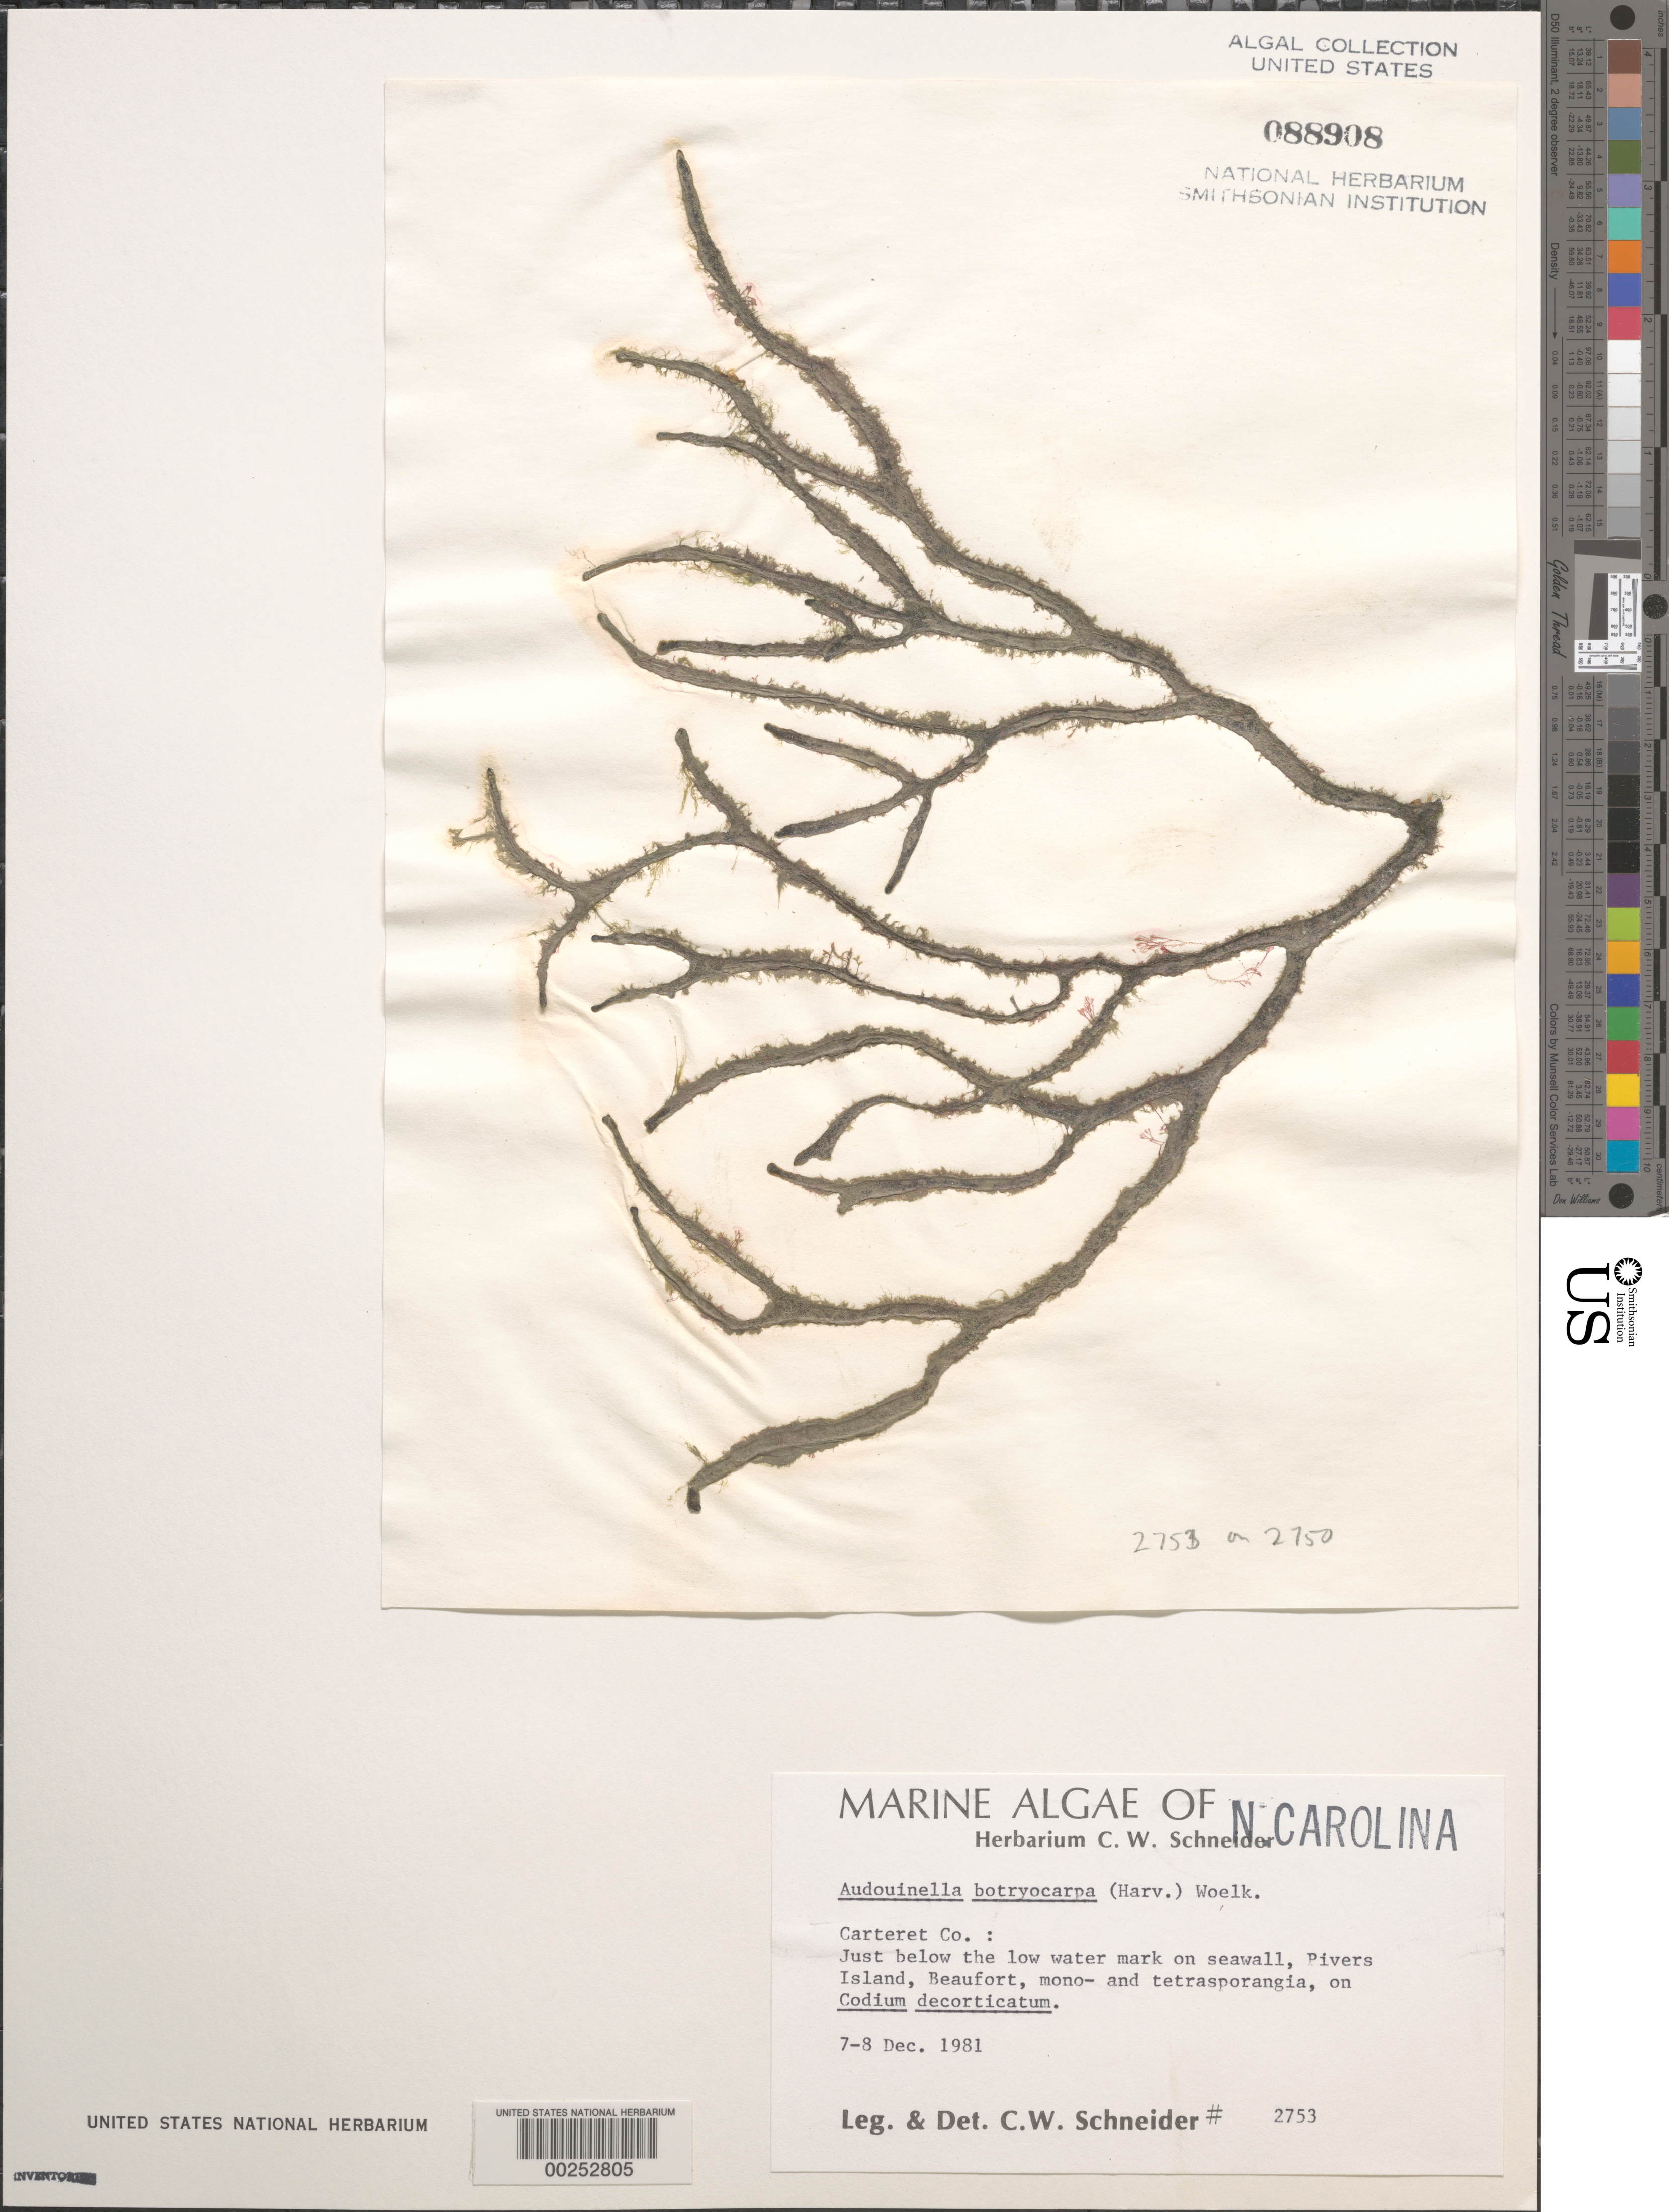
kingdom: Plantae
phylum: Rhodophyta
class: Florideophyceae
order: Colaconematales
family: Colaconemataceae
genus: Colaconema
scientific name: Colaconema caespitosum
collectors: C. W. Schneider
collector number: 2753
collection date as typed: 07 Dec 1981 TO 08 Dec 1981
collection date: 1981-12-07/1981-12-08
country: United States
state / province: North Carolina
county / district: Carteret County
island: Pivers Island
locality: Beaufort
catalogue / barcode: US 88908